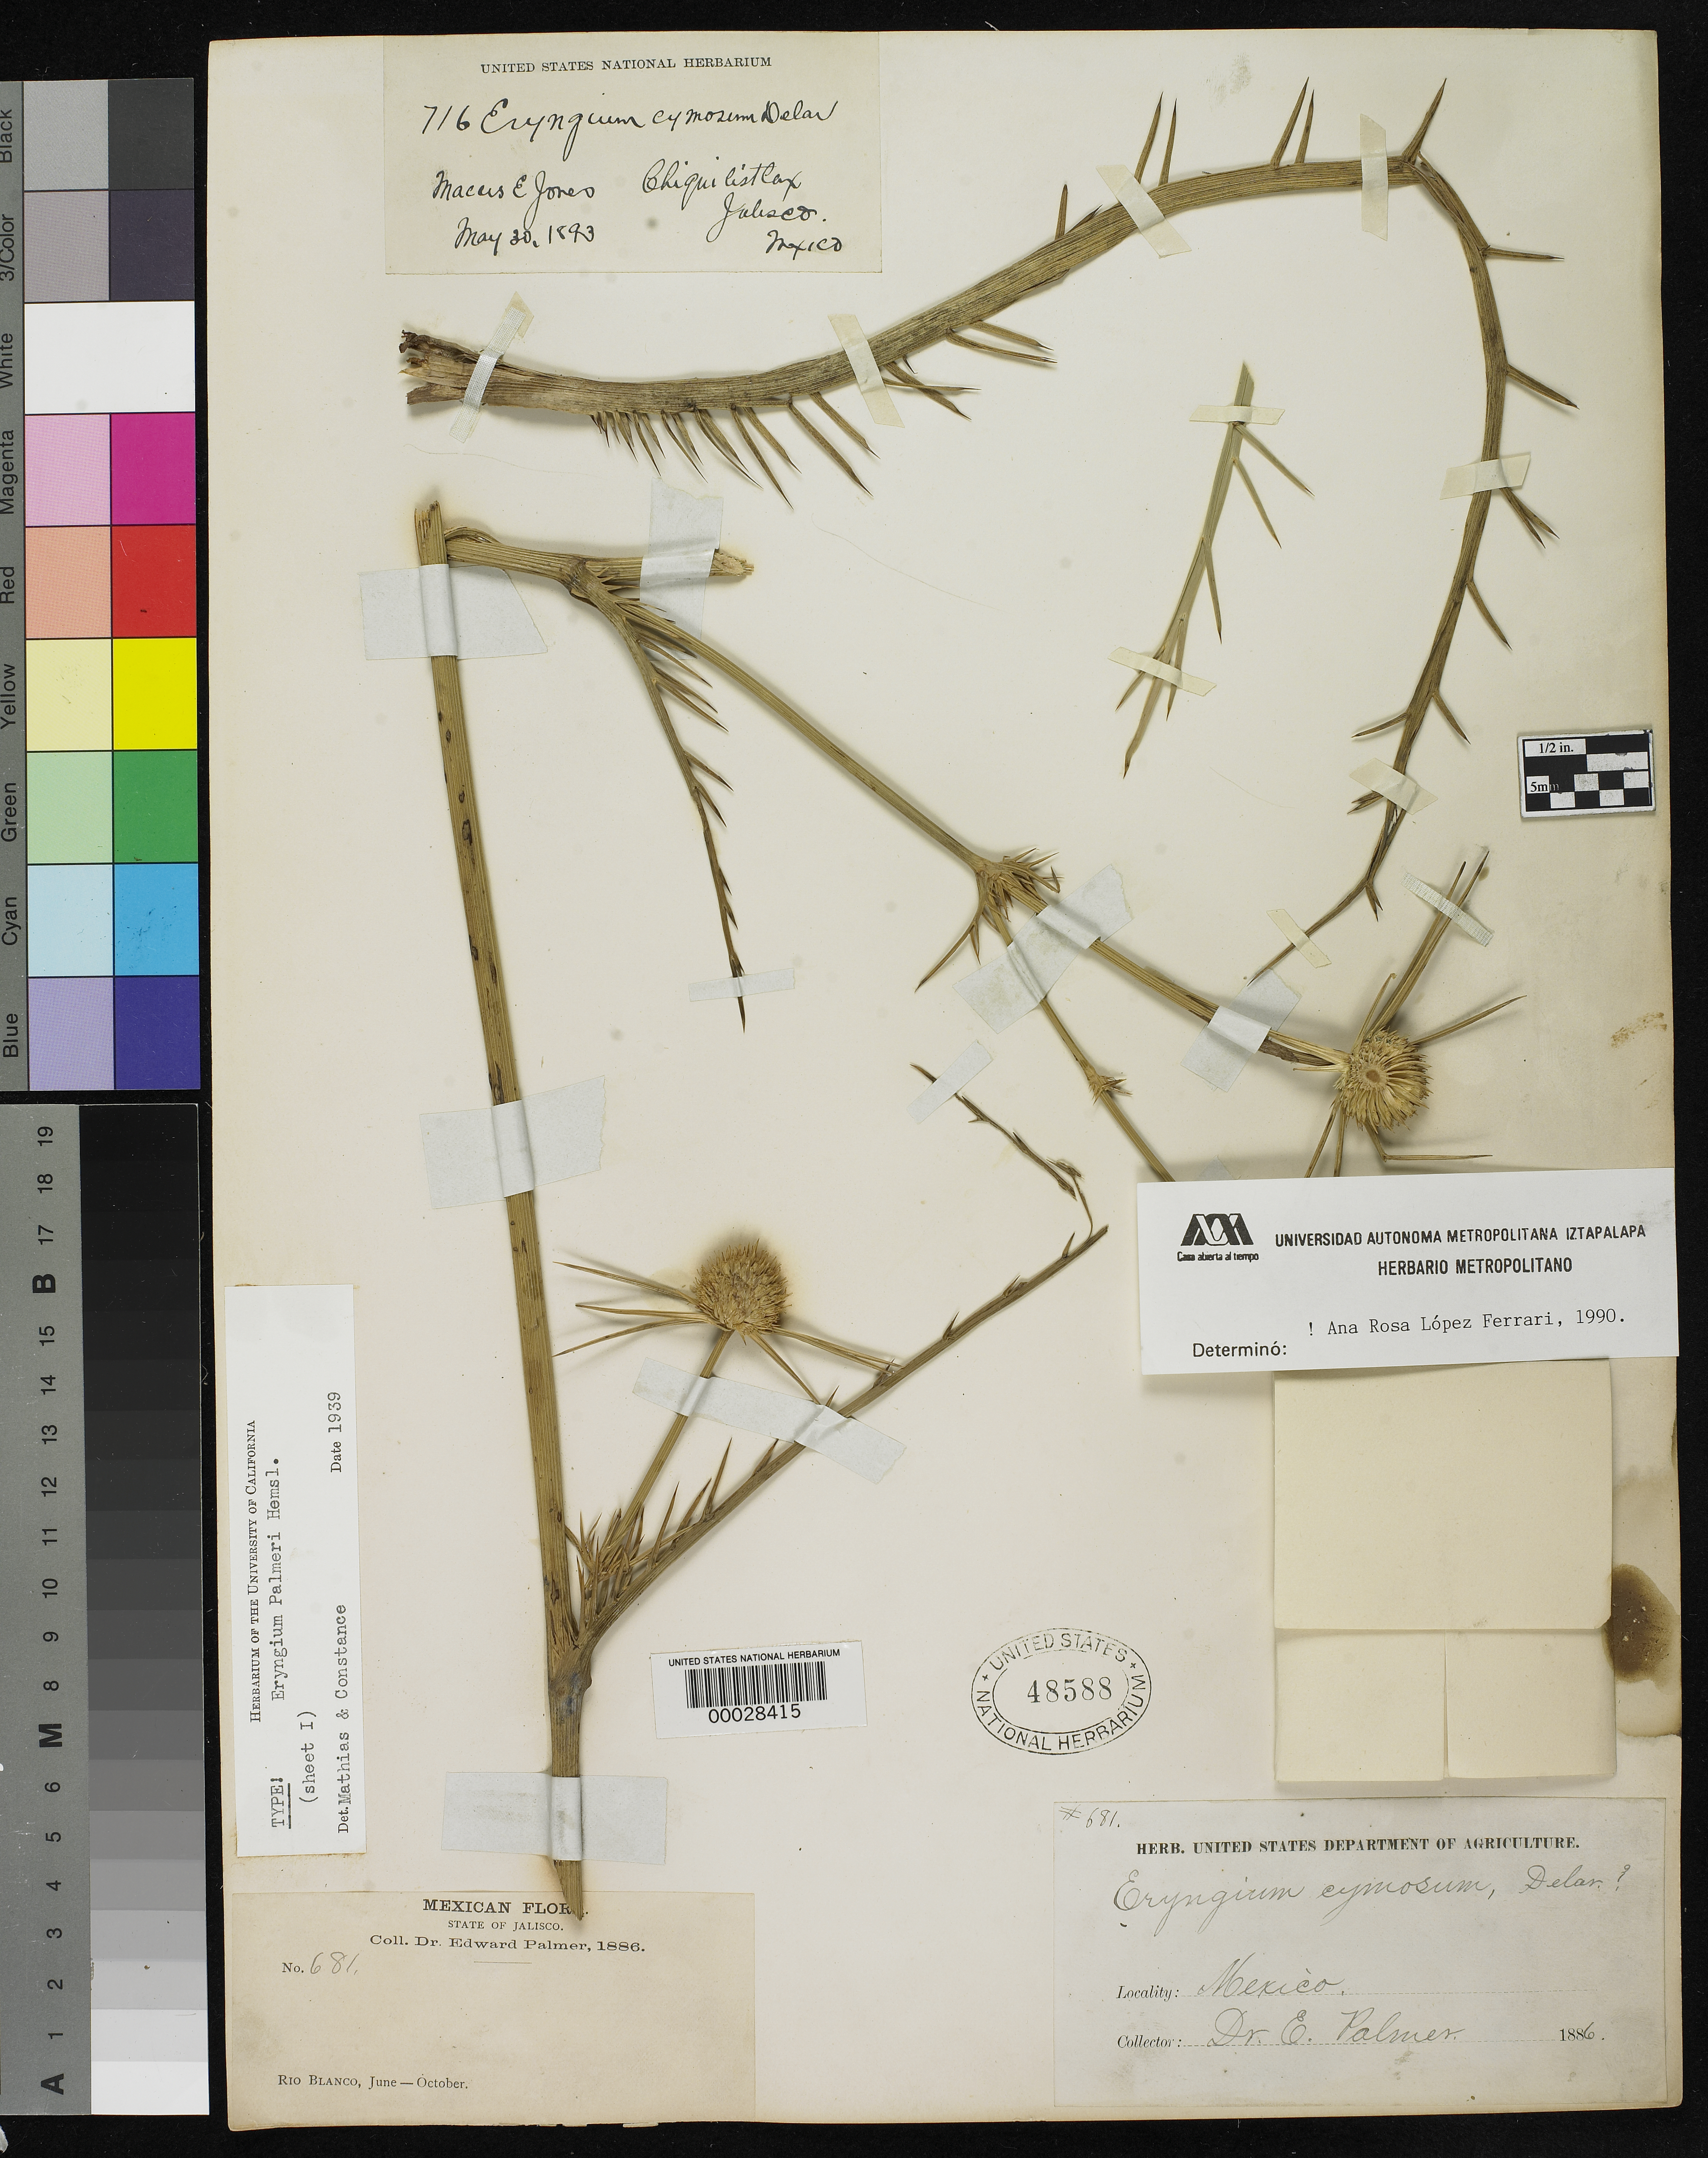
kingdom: Plantae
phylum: Tracheophyta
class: Magnoliopsida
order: Apiales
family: Apiaceae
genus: Eryngium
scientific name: Eryngium palmeri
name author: Hemsl. in Hook. f.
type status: Isotype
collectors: E. Palmer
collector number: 681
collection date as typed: Jun 1882 to -- Oct 1886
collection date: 1882-06/1886-10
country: Mexico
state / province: Jalisco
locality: Rio Blanco.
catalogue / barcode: US 48588